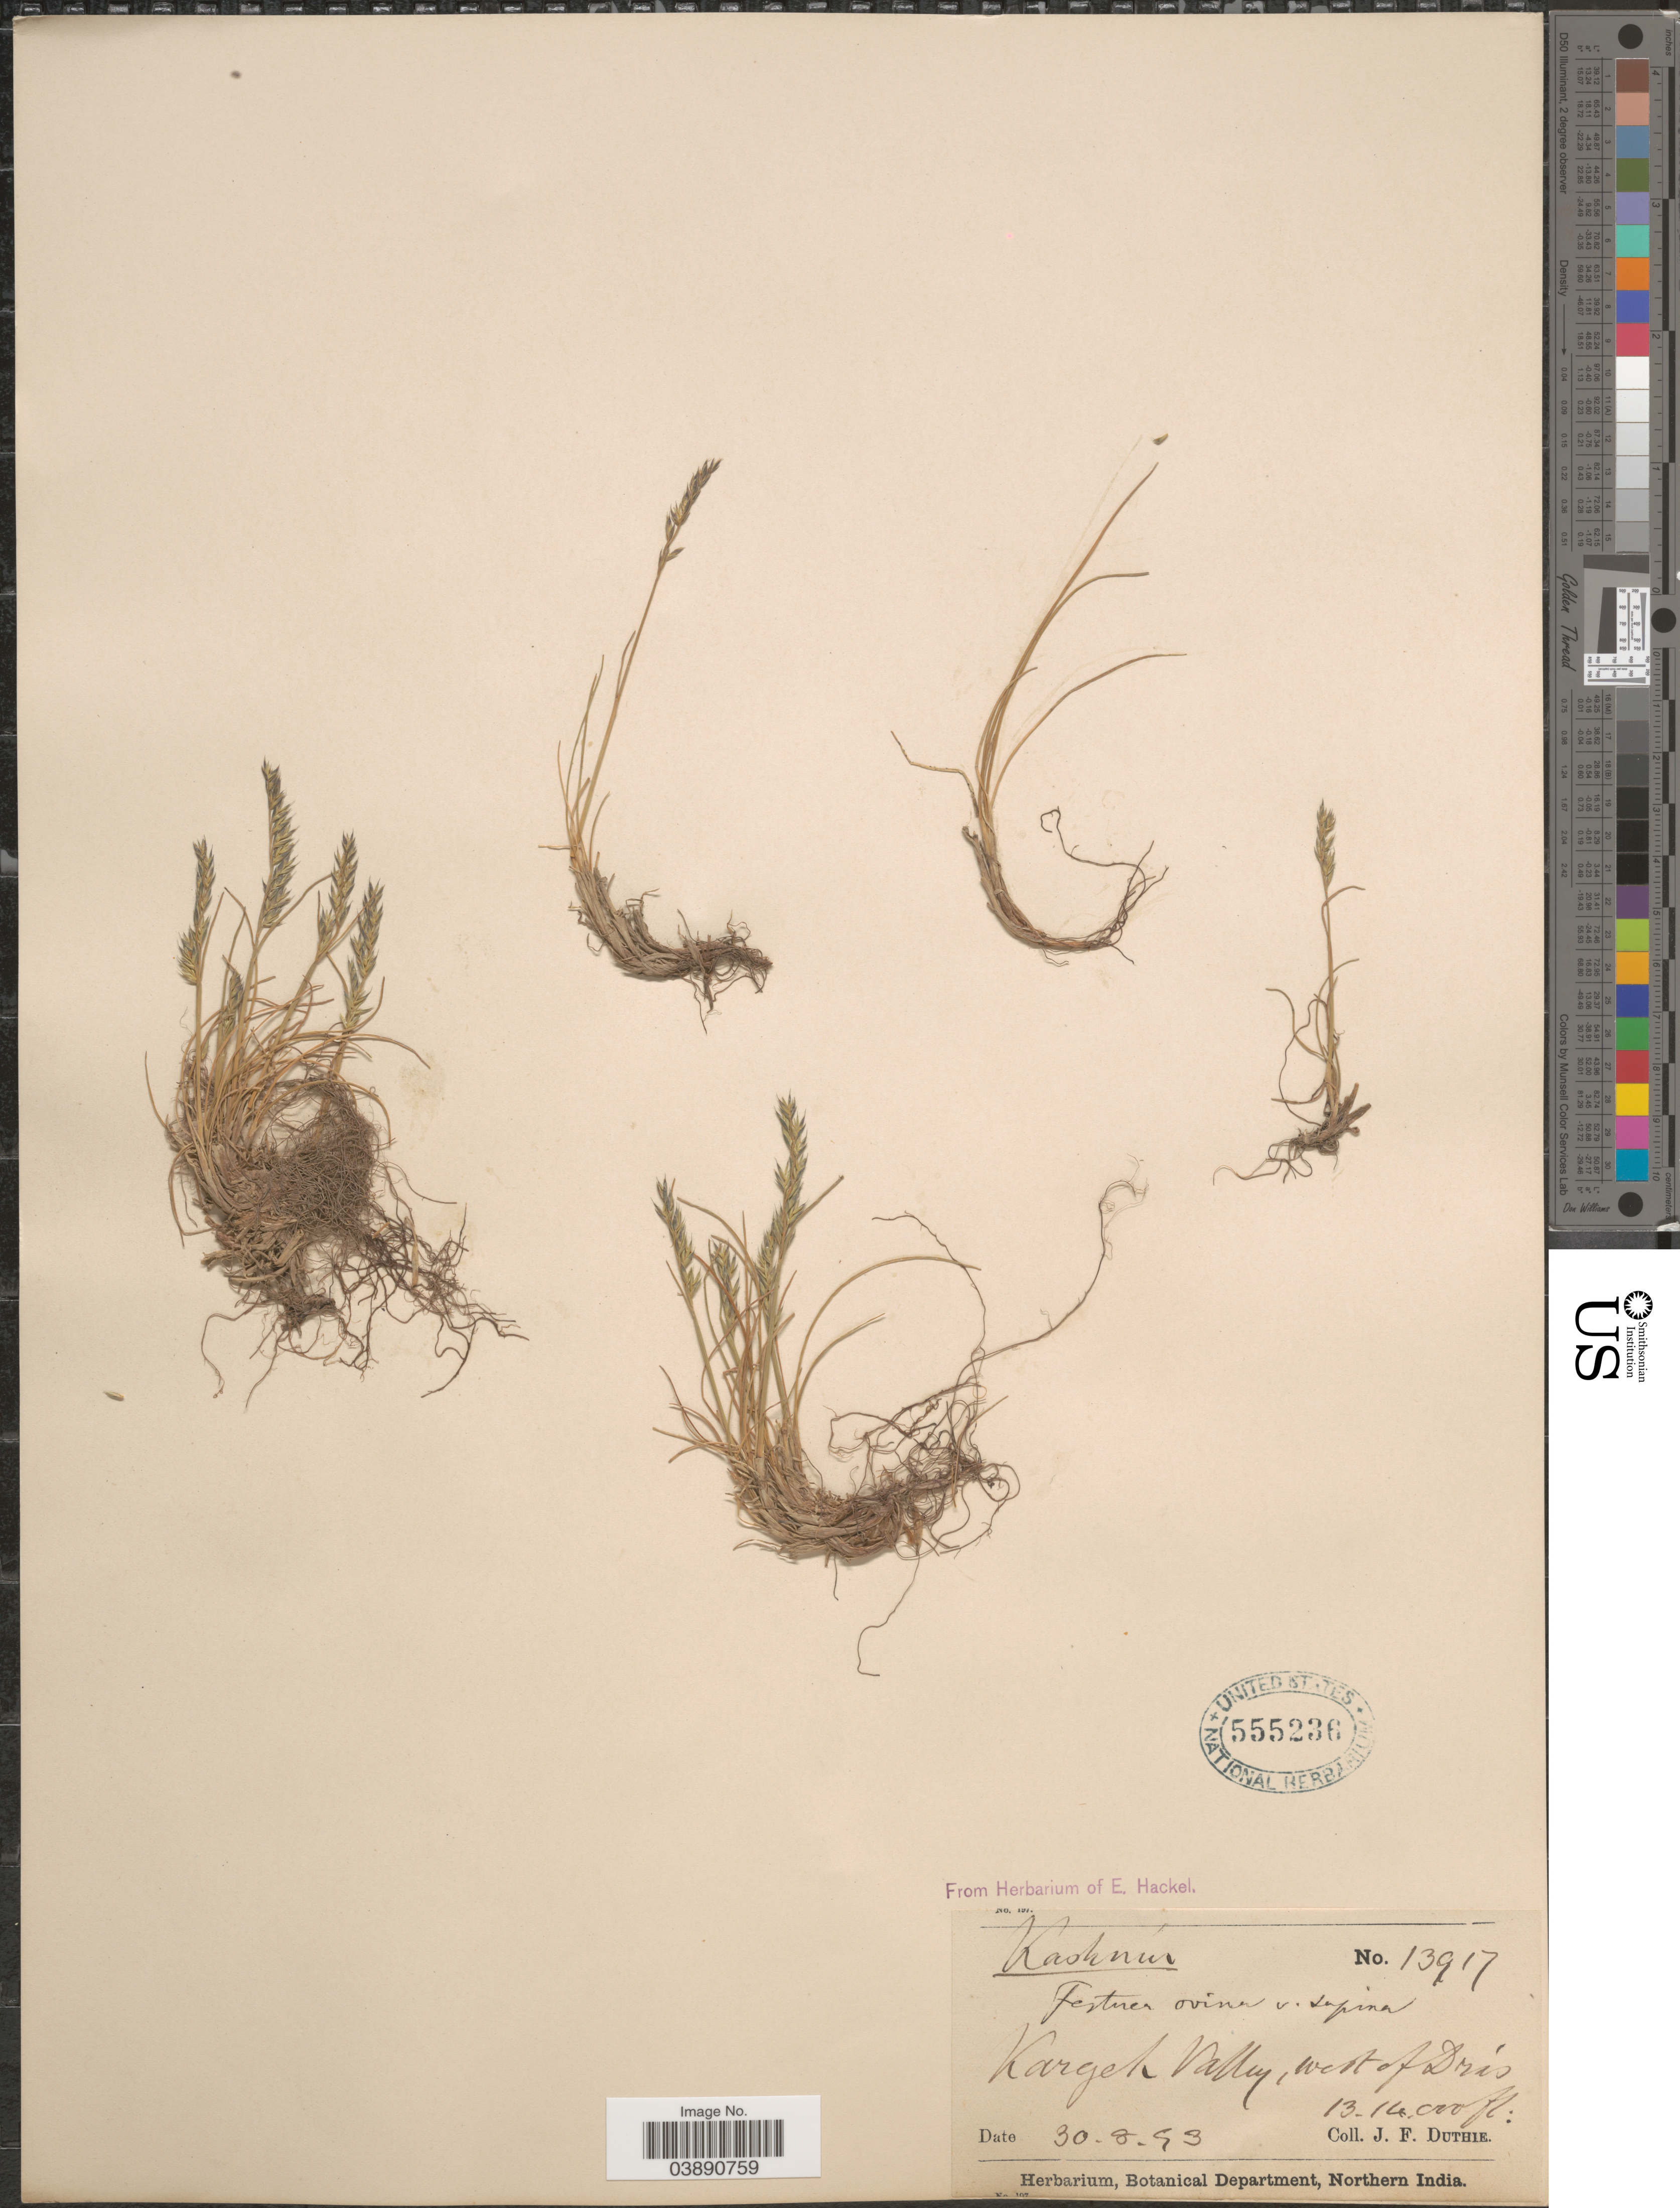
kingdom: Plantae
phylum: Tracheophyta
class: Liliopsida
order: Poales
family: Poaceae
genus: Festuca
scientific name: Festuca airoides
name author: Lam.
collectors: J. F. Duthie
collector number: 13917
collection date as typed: Transcribed d/m/y: 30/8/93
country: India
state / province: Jammu and Kashmir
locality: Kashmir. Kargeh Valley, west of Dris.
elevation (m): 3962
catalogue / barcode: US 555236